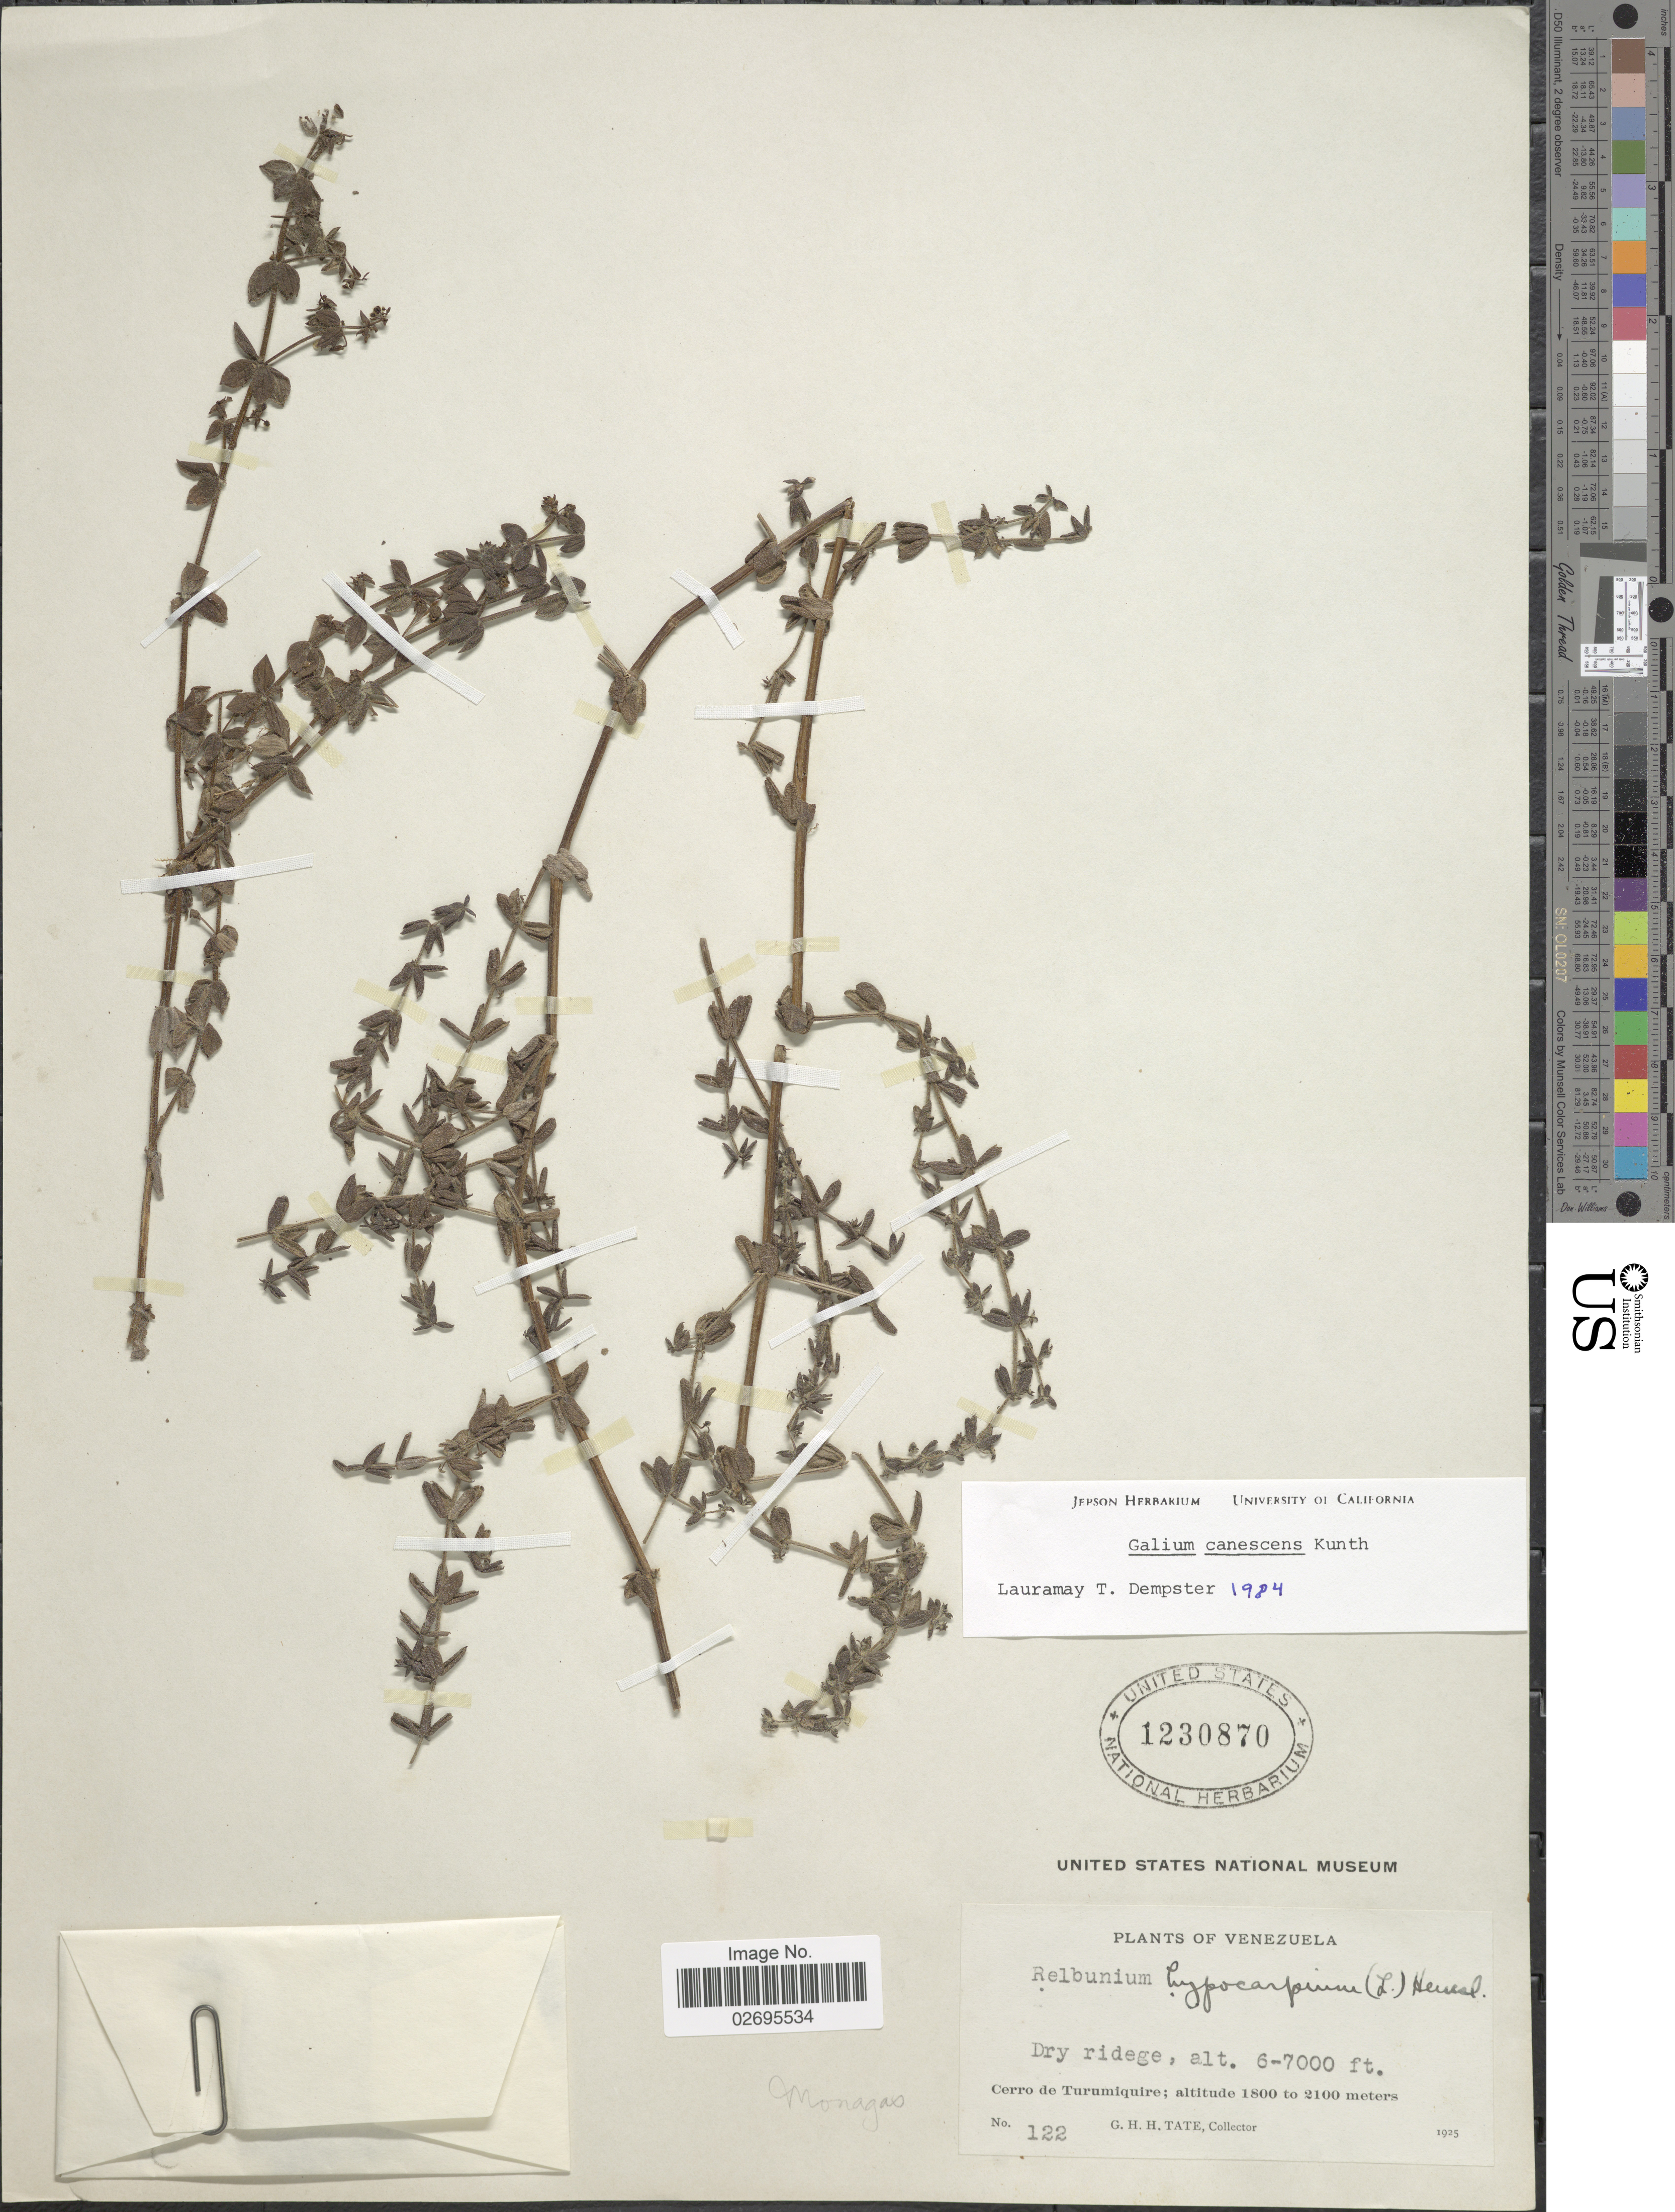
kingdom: Plantae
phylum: Tracheophyta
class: Magnoliopsida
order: Gentianales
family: Rubiaceae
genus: Galium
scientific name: Galium canescens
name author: Kunth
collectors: G. H. H.Tate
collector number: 122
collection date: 1925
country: Venezuela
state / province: Monagas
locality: Dry ridge, cerro de Turumiquire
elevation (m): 1829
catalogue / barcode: US 1230870